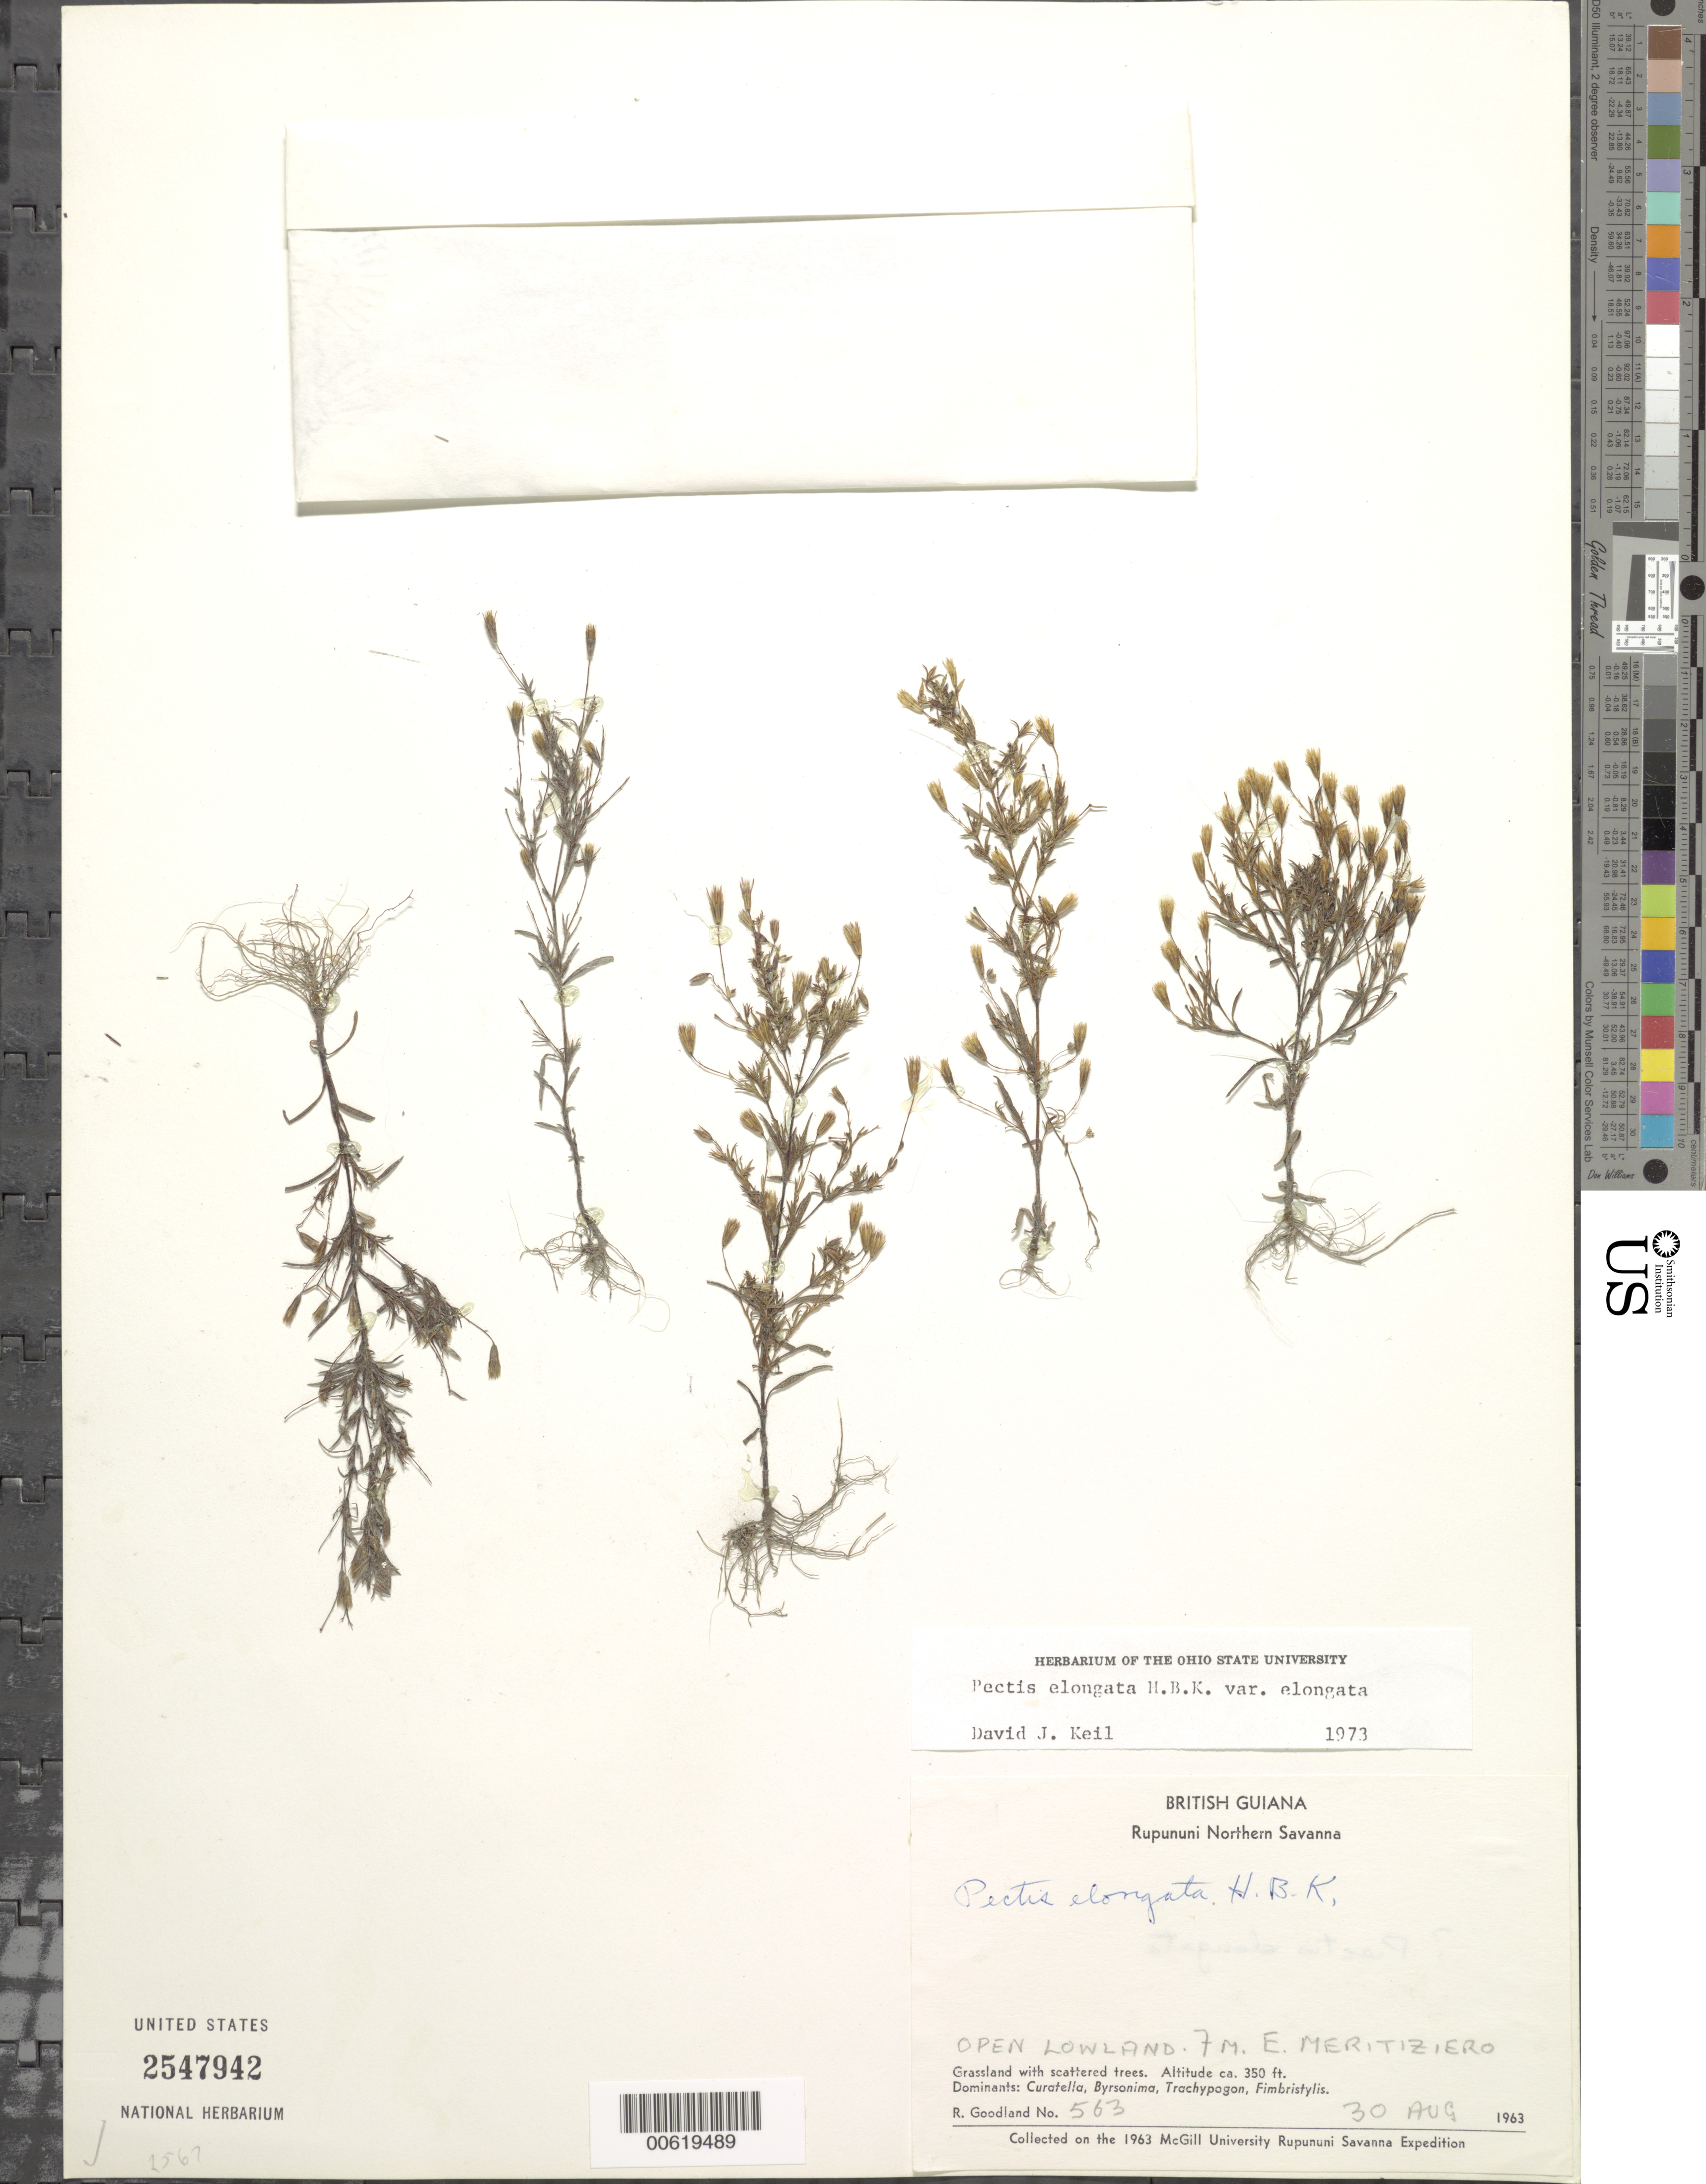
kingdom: Plantae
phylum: Tracheophyta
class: Magnoliopsida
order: Asterales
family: Asteraceae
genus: Pectis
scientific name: Pectis elongata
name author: Kunth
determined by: Keil, D. J.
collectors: R. Goodland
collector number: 563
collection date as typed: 30-Aug-63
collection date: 1963-08-30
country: Guyana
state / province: U. Takutu-U. Essequibo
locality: Rupununi Northern Savanna, Meritizero, 7 mi. E of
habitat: Grassland with scattered trees. Dominants: Curatella, Byrsonima, Trachypogon, Fimbristylis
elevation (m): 107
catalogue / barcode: US 2547942